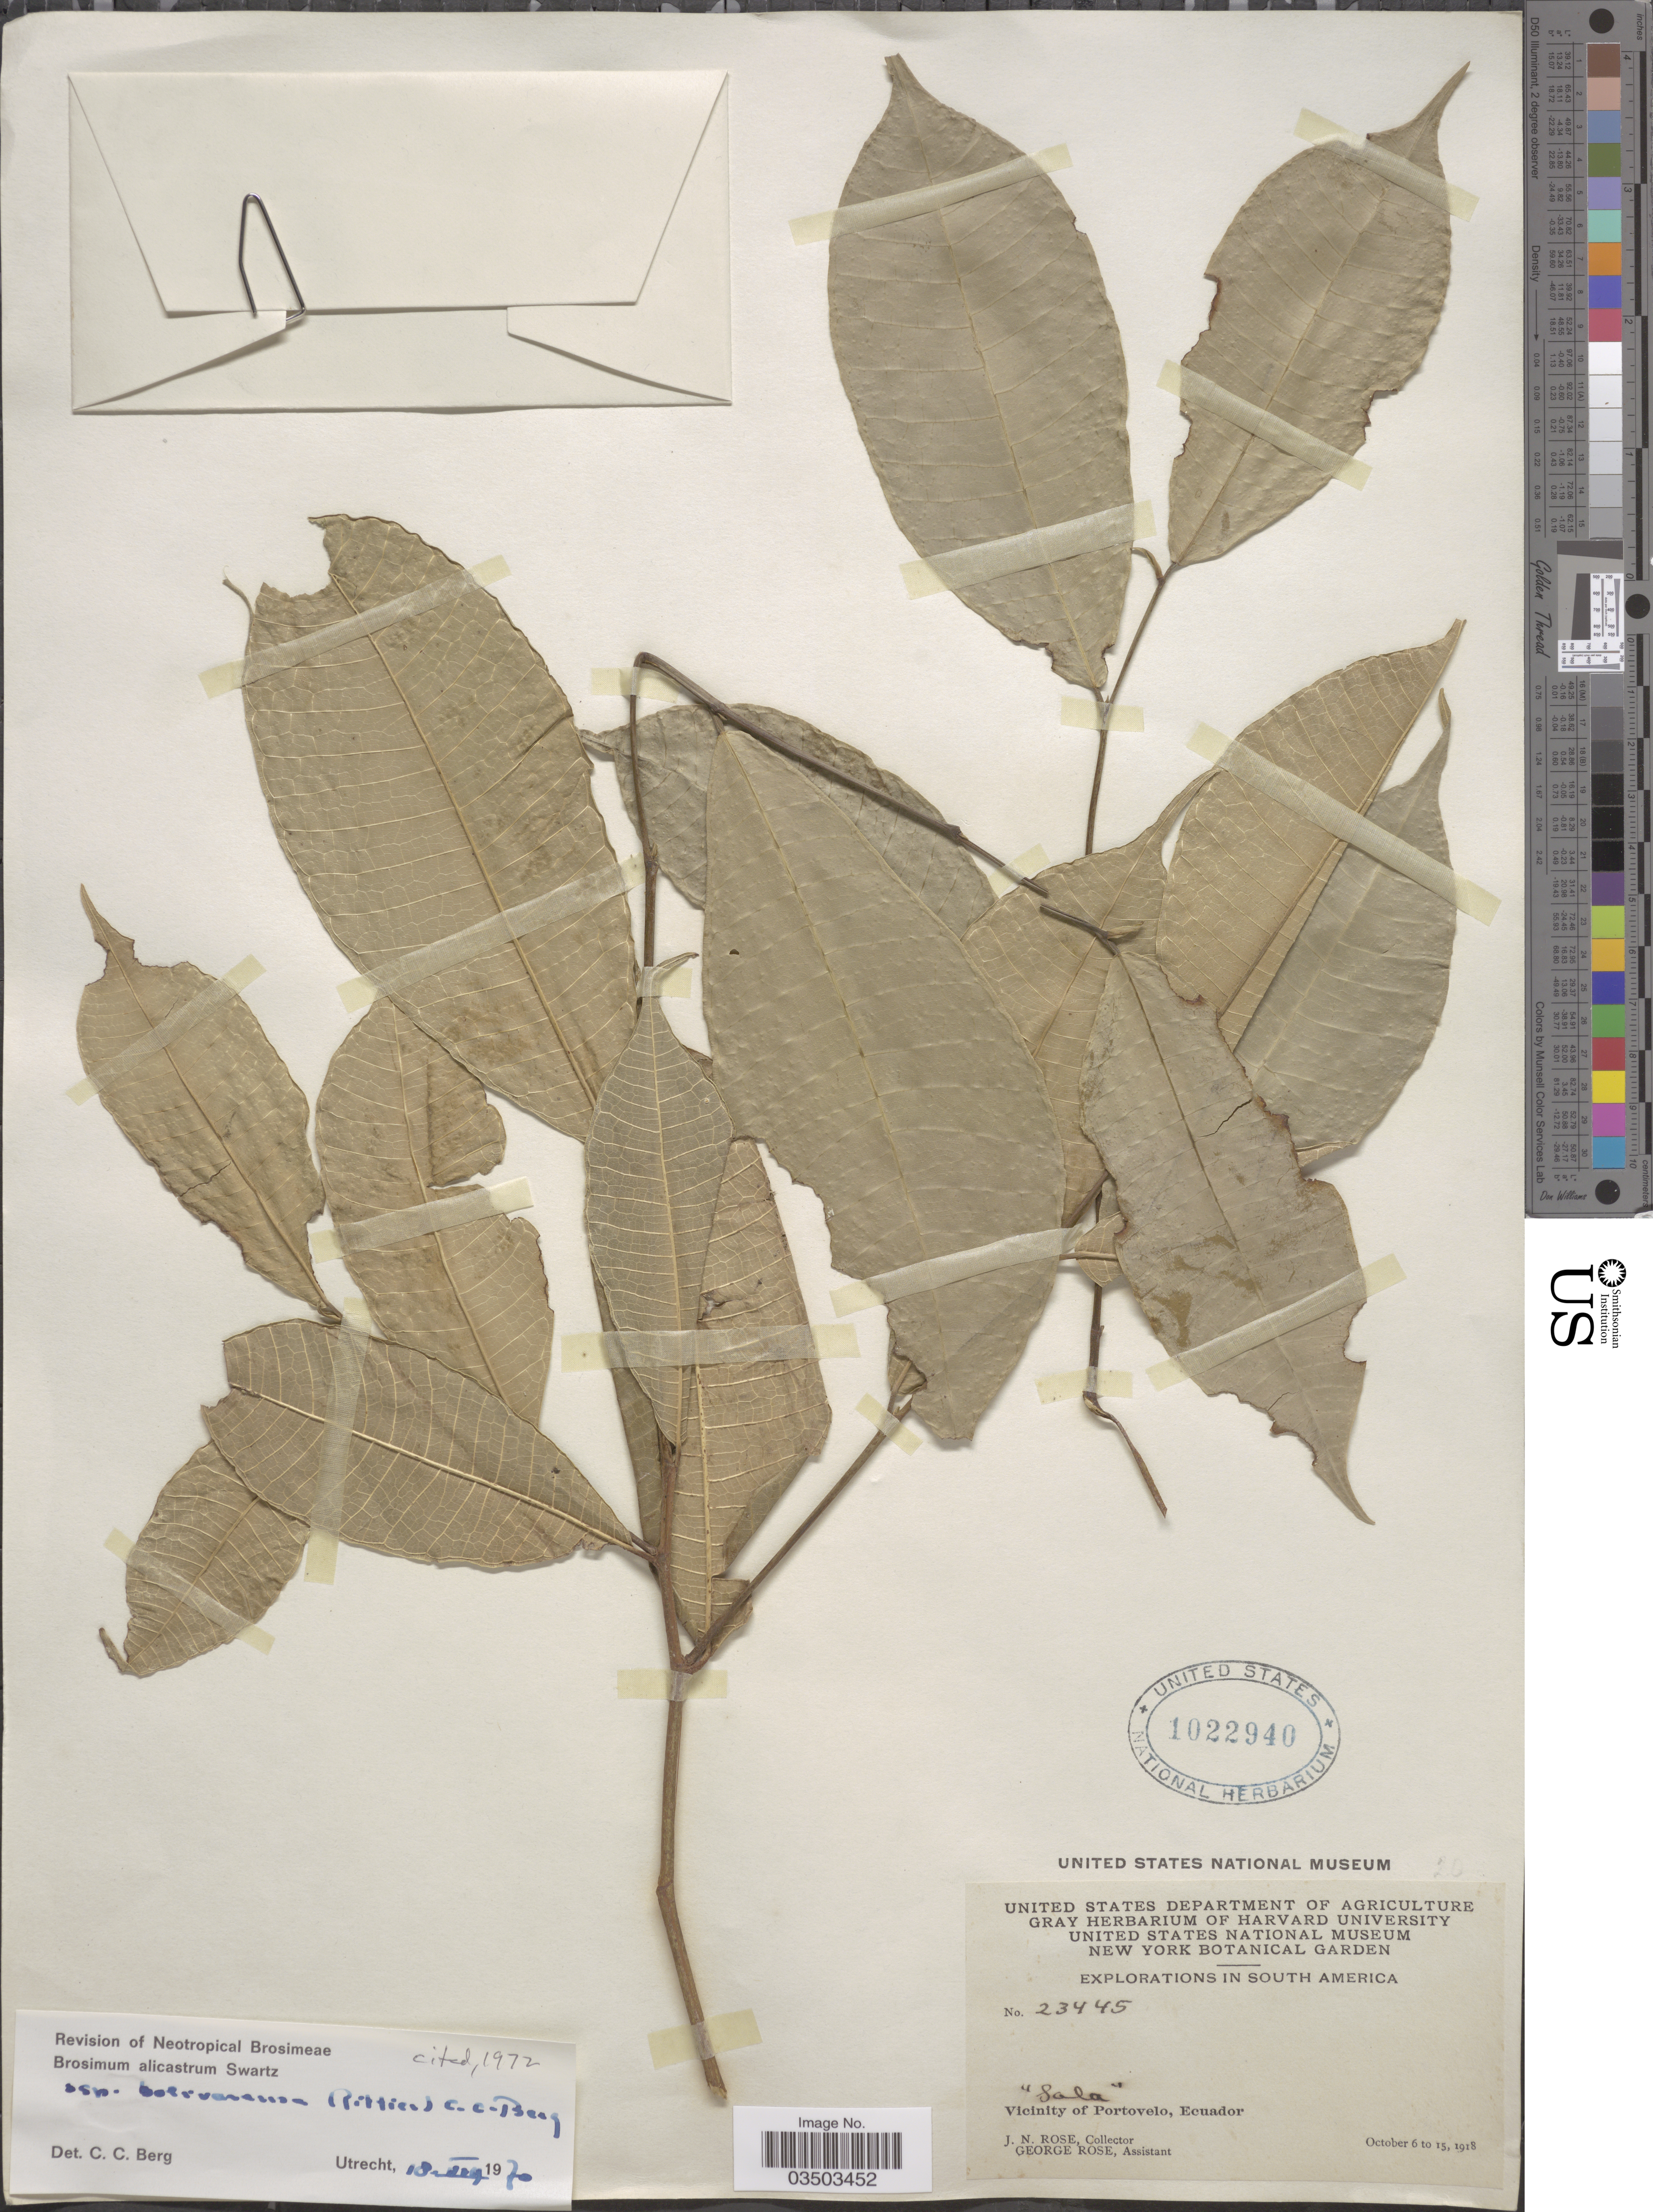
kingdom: Plantae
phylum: Tracheophyta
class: Magnoliopsida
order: Rosales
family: Moraceae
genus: Brosimum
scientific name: Brosimum alicastrum subsp. bolivarense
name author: (Pittier) C.C. Berg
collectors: J. N. Rose & G. Rose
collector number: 23445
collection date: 1918-10-06/1918-10-15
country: Ecuador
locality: Vicinity of Portovelo.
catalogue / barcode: US 1022940